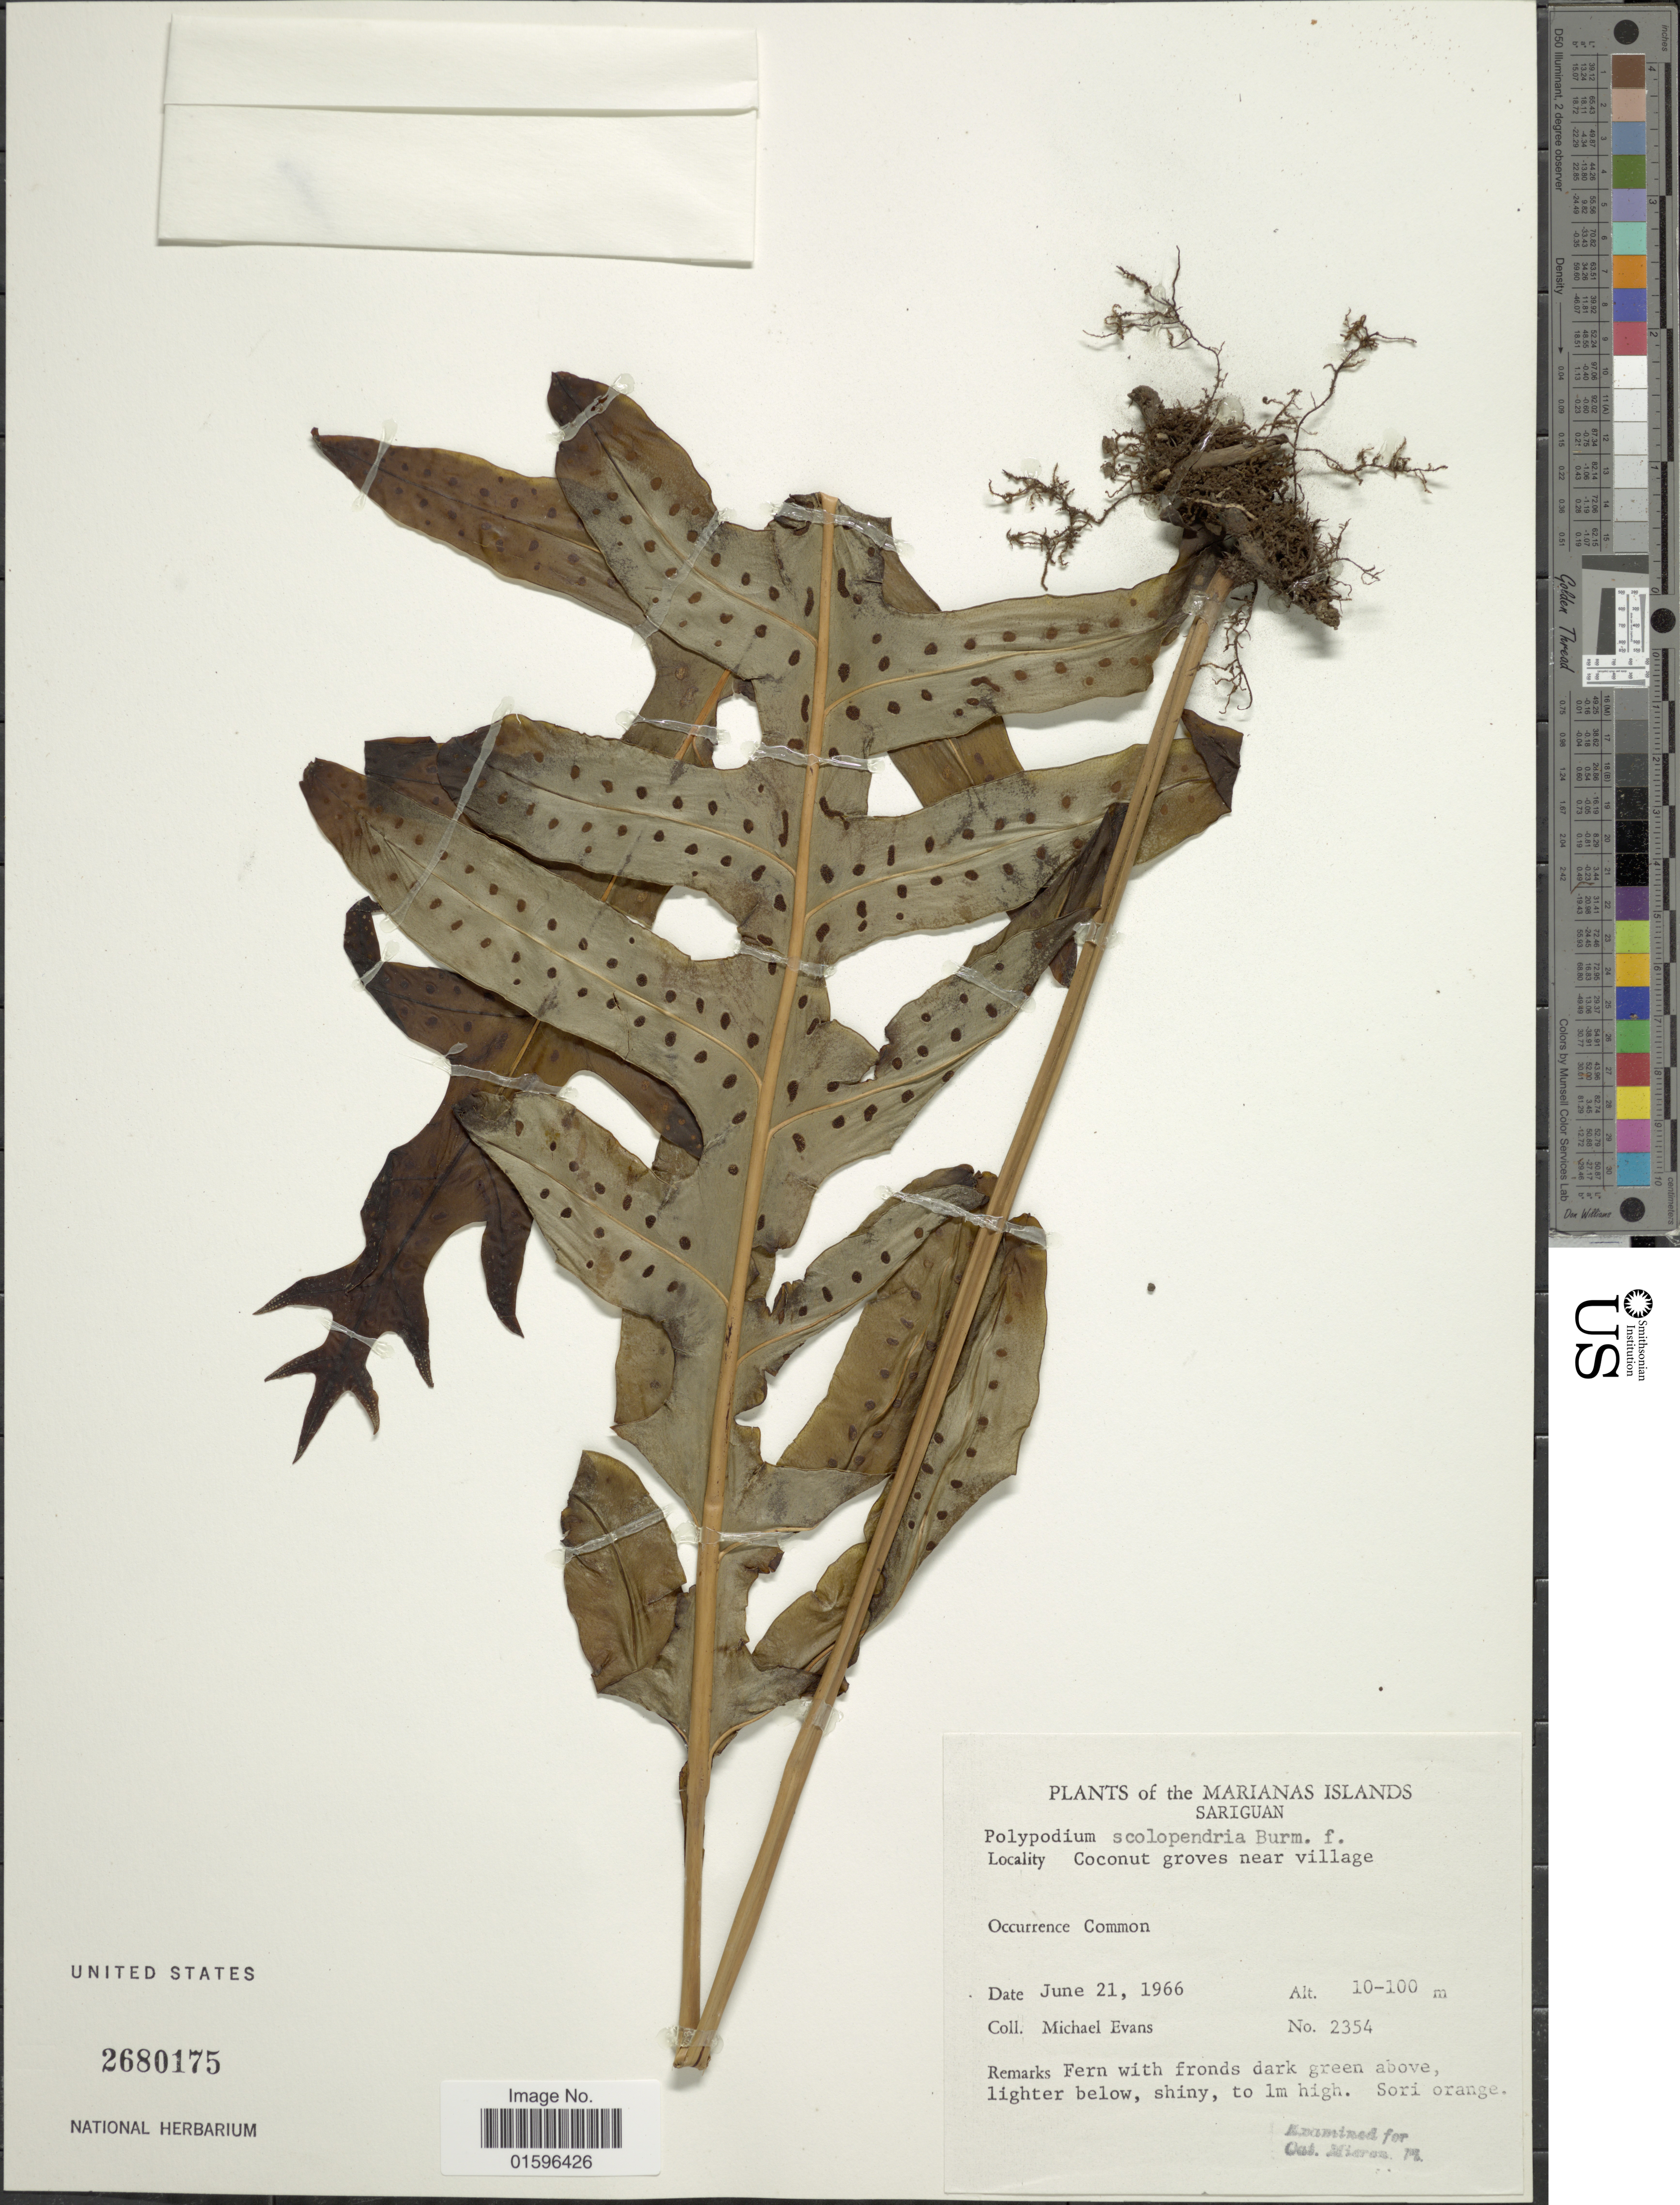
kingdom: Plantae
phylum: Tracheophyta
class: Polypodiopsida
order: Polypodiales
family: Polypodiaceae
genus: Polypodium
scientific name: Polypodium scolopendria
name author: Burm. f.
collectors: M. Evans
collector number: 2354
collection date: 1966-06-21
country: Northern Mariana Islands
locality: The Marianas Islands, Sariguan, coconut groves near village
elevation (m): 10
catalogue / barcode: US 2680175